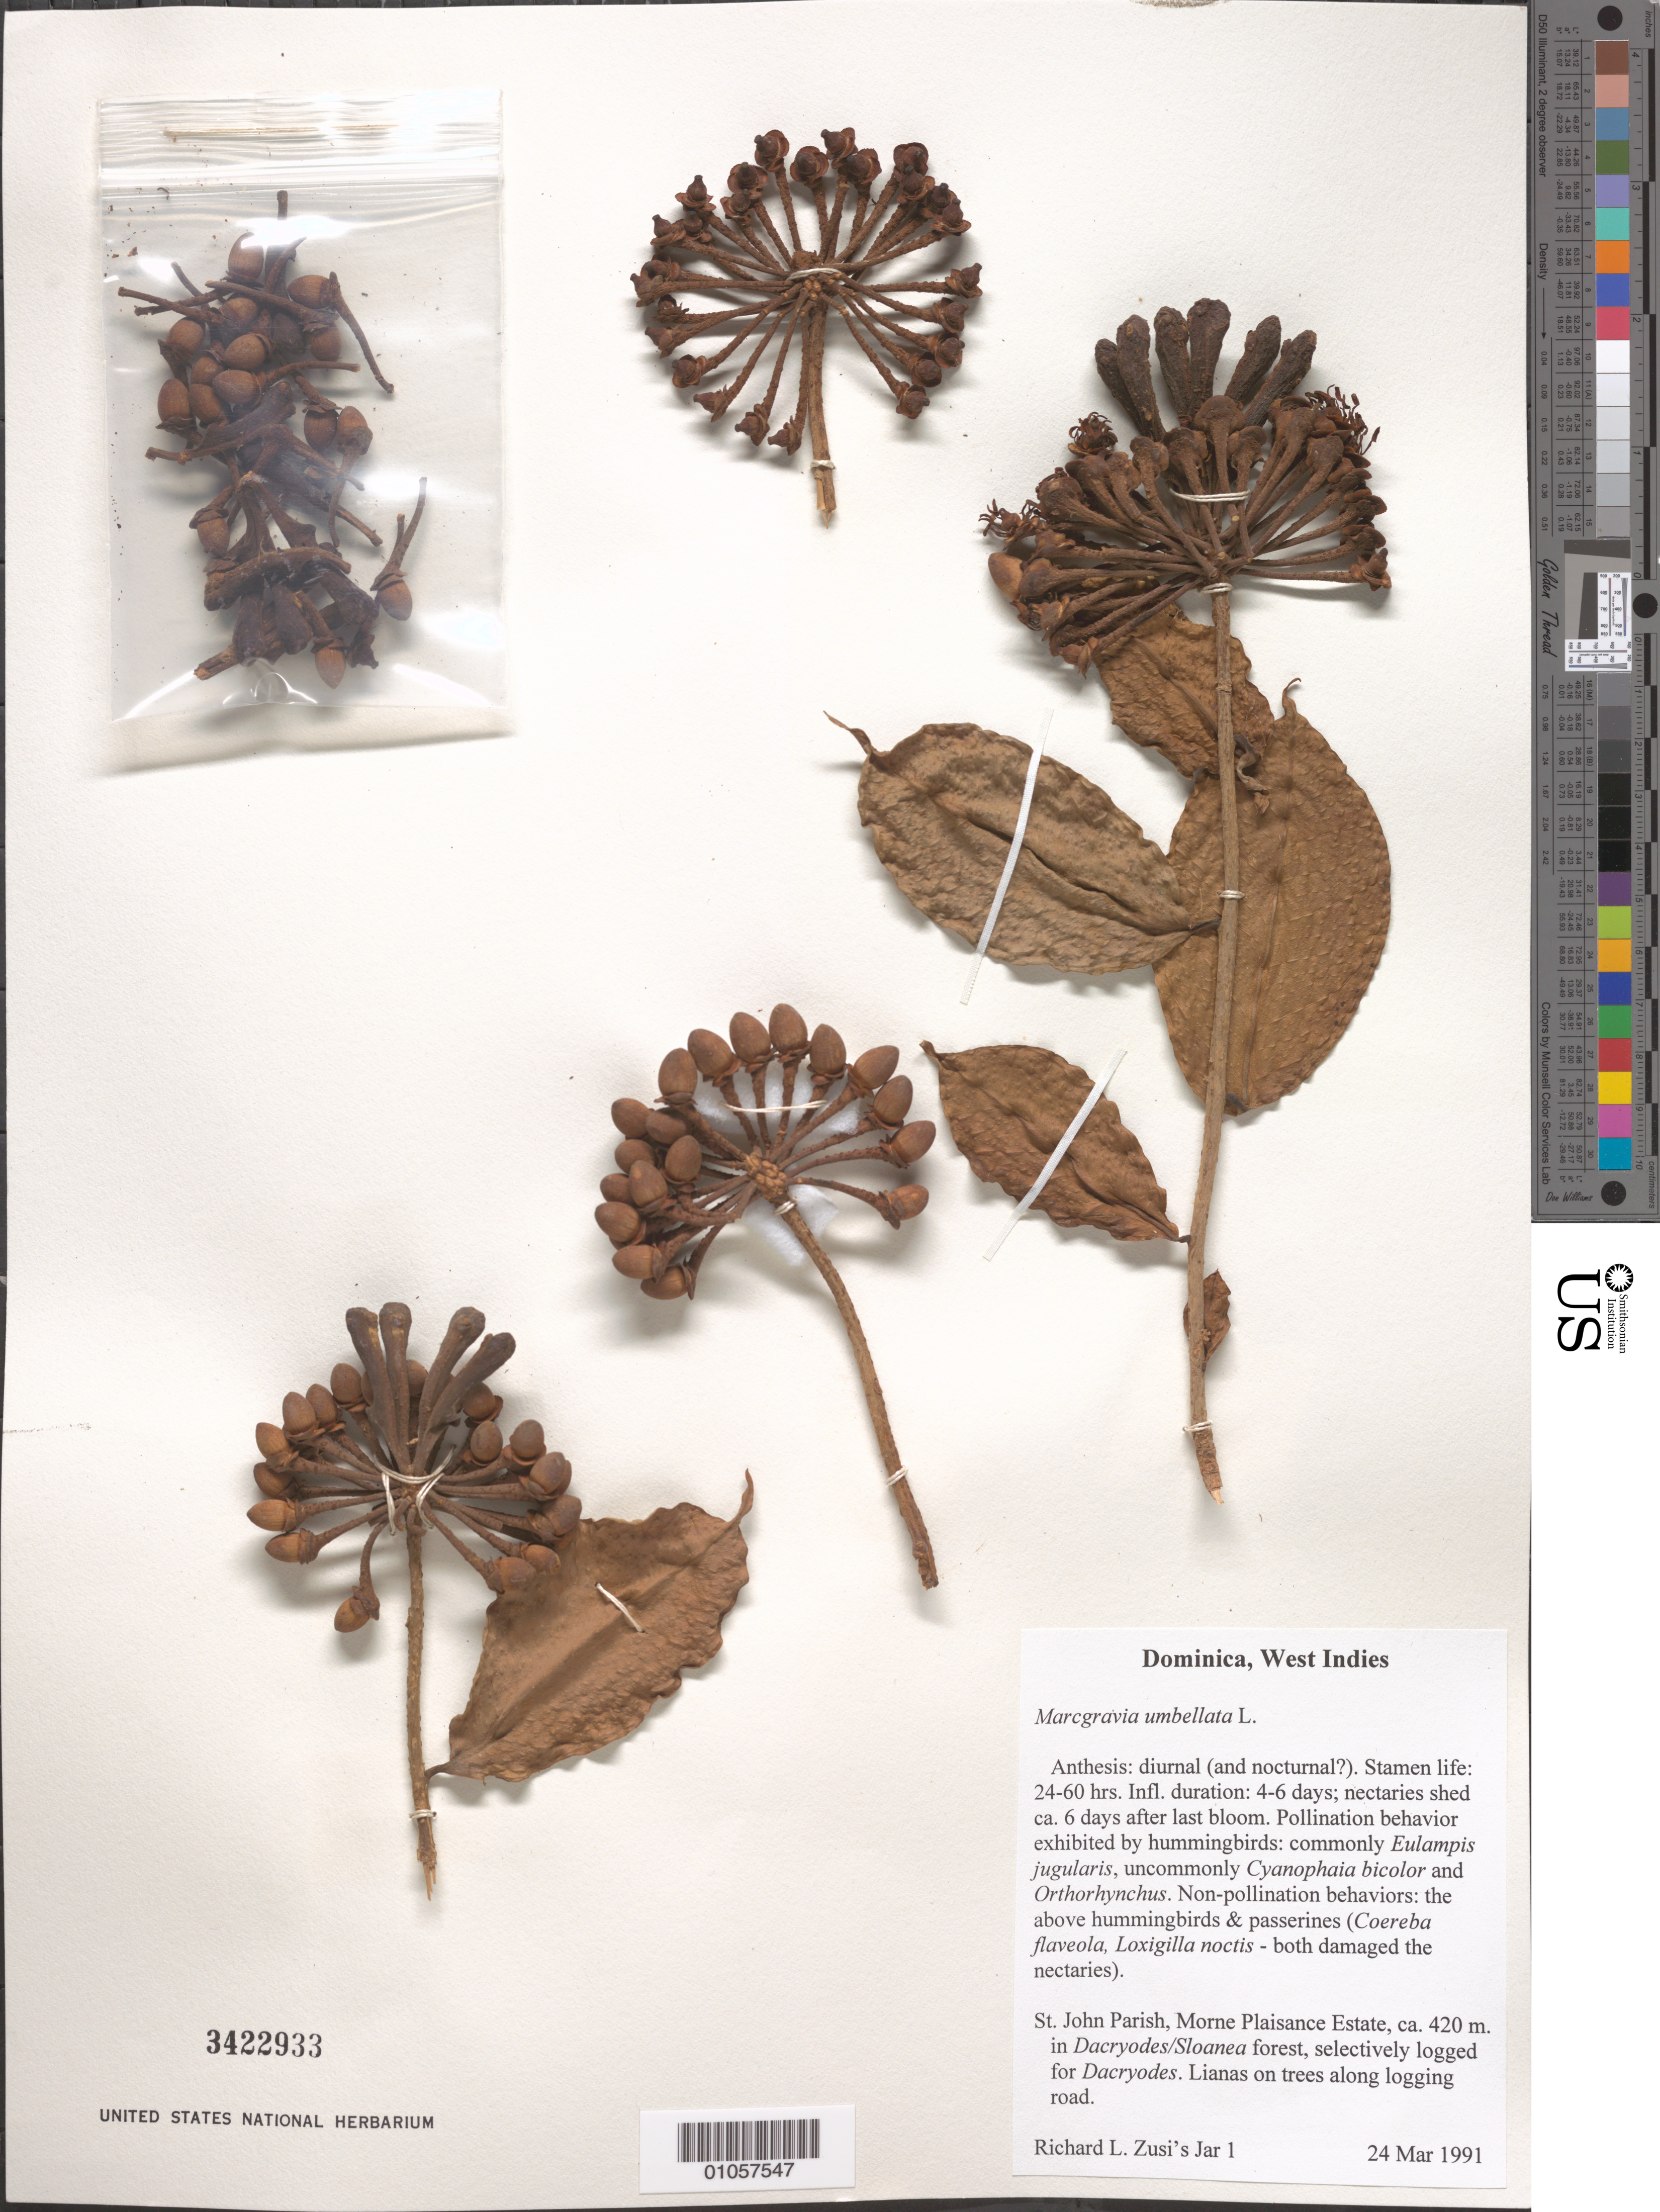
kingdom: Plantae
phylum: Tracheophyta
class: Magnoliopsida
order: Ericales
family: Marcgraviaceae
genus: Marcgravia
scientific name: Marcgravia umbellata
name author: L.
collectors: R. Zusi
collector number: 1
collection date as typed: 24 Mar 1991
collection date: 1991-03-24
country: Dominica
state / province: St. John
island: Dominica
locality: Morne Plaisance Estate, along logging road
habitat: In Dacryodes/Sloanea forest, selectively logged for Dacryodes; on trees along logging road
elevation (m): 420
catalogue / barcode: US 3422933